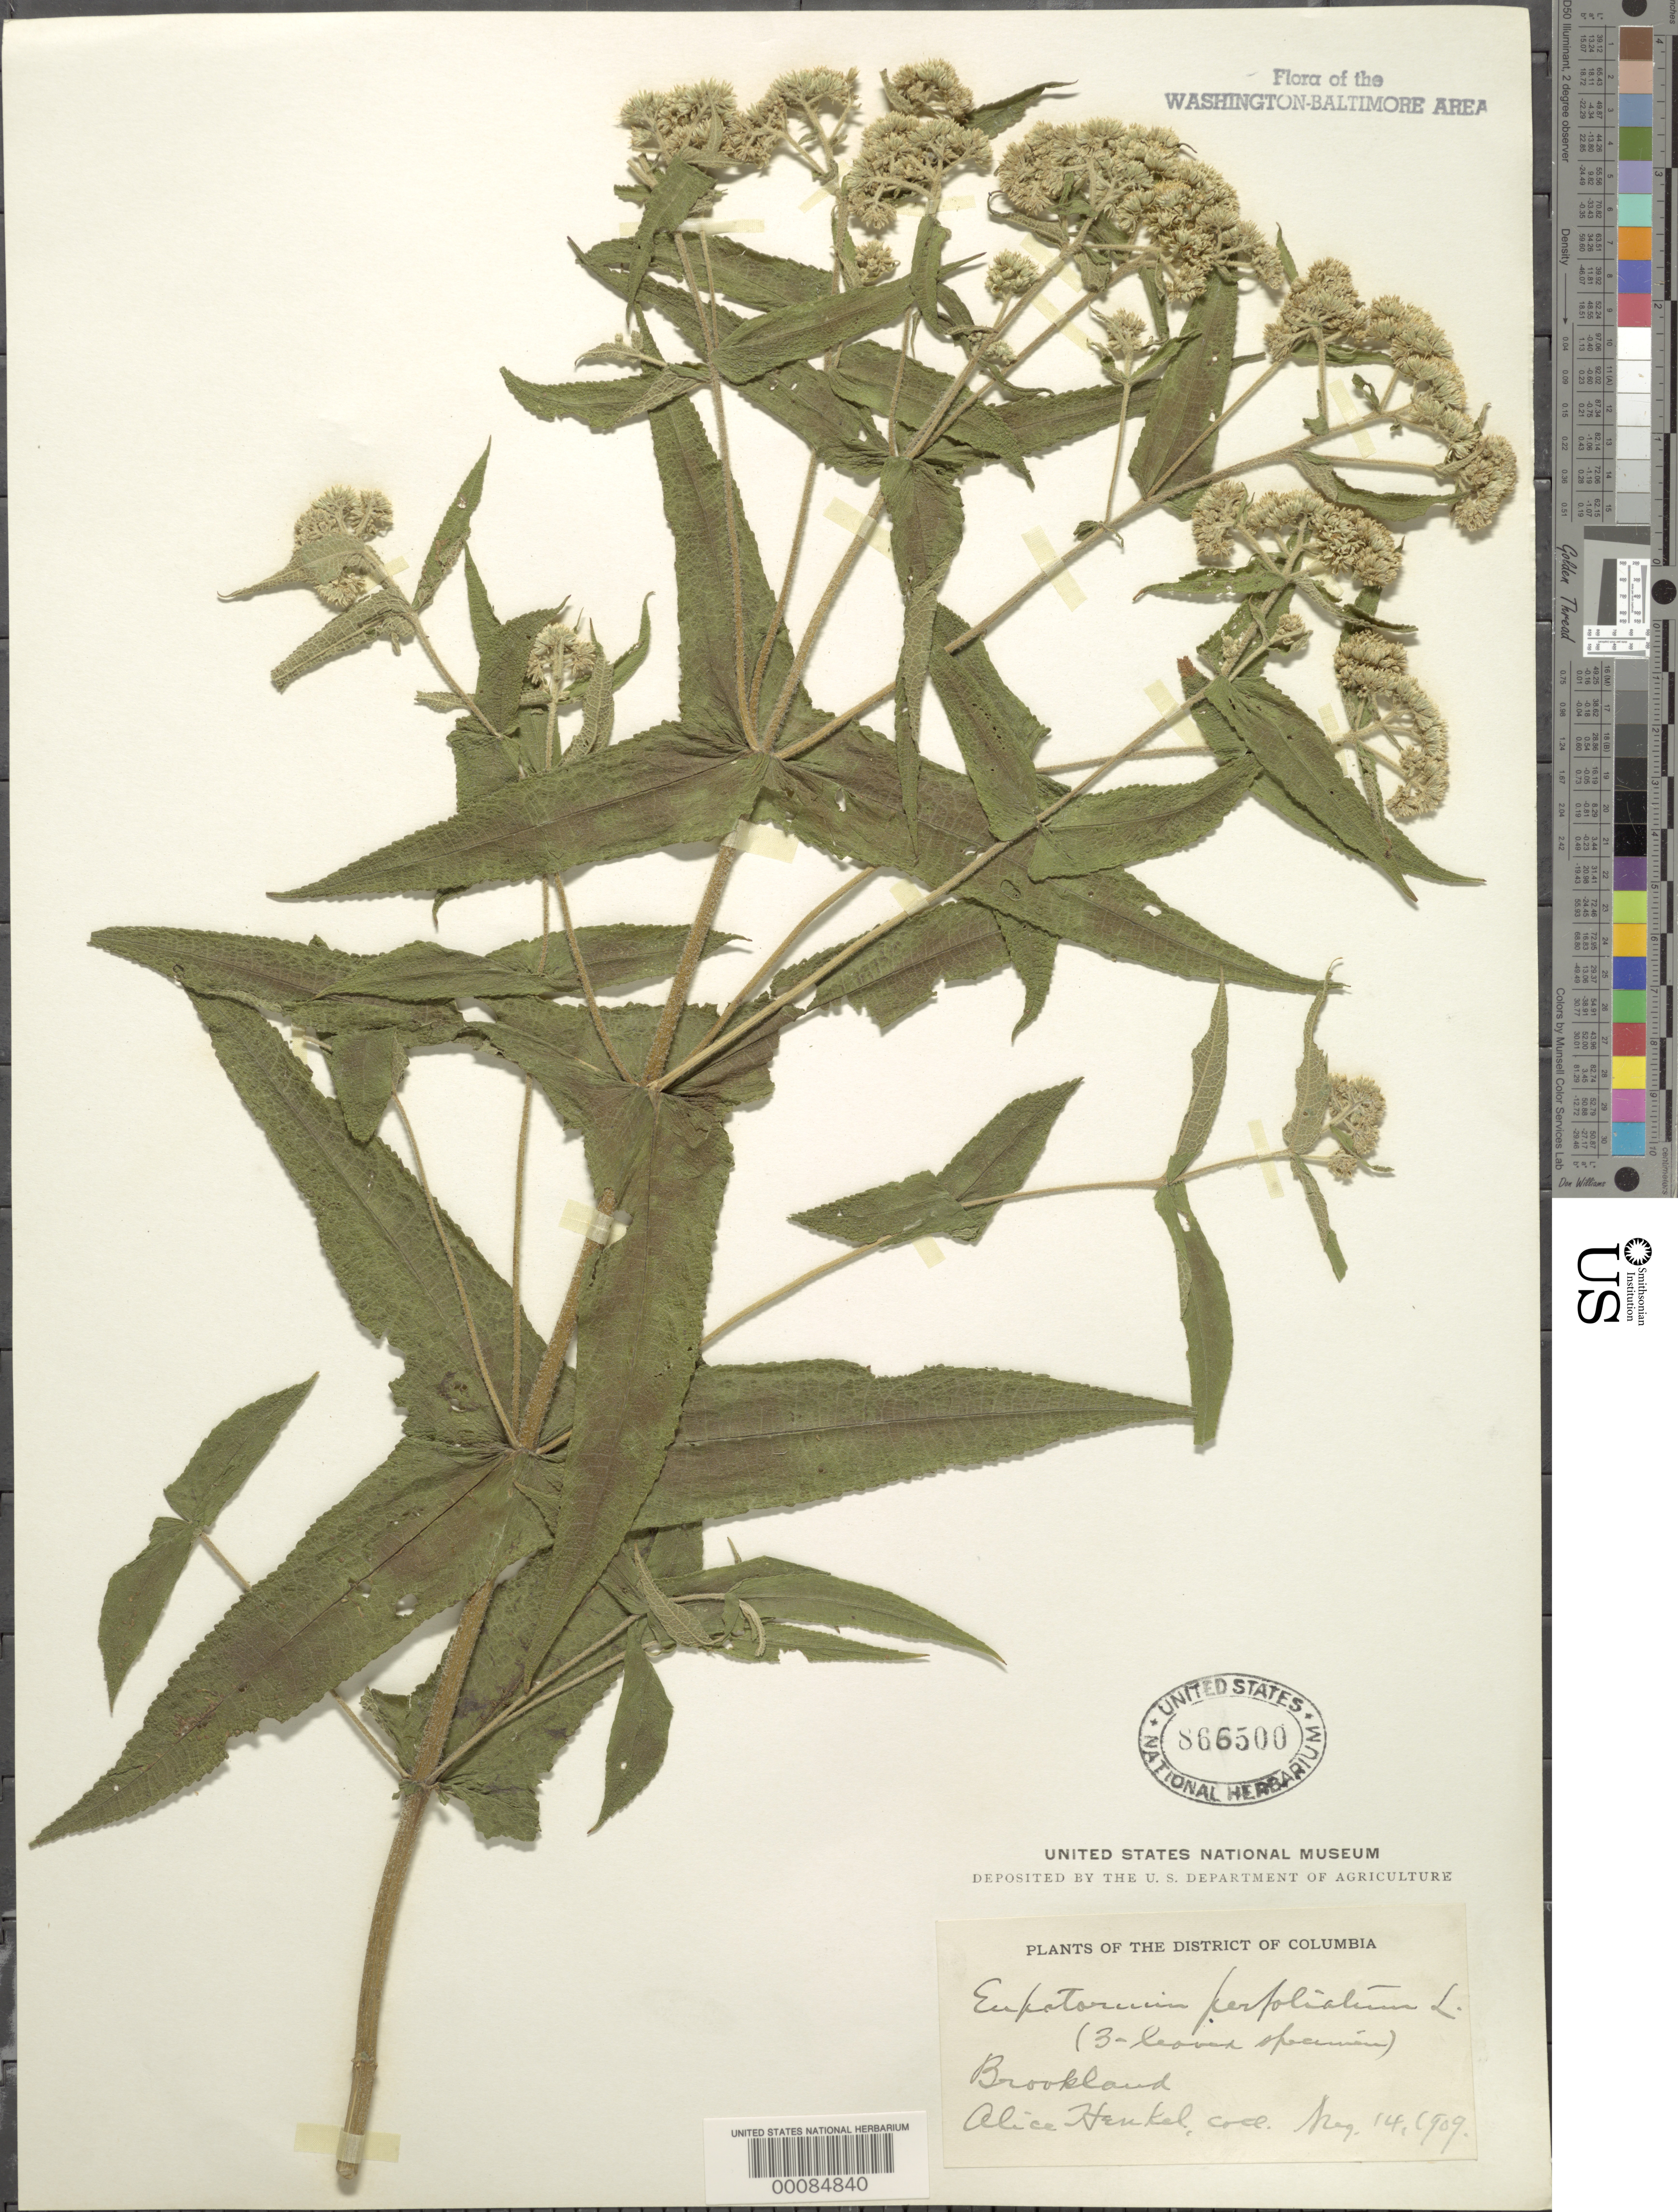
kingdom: Plantae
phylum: Tracheophyta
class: Magnoliopsida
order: Asterales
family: Asteraceae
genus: Eupatorium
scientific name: Eupatorium perfoliatum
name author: L.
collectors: A. Henkel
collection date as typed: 14 Aug 1909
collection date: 1909-08-14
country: United States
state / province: District of Columbia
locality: Brookland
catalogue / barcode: US 866500